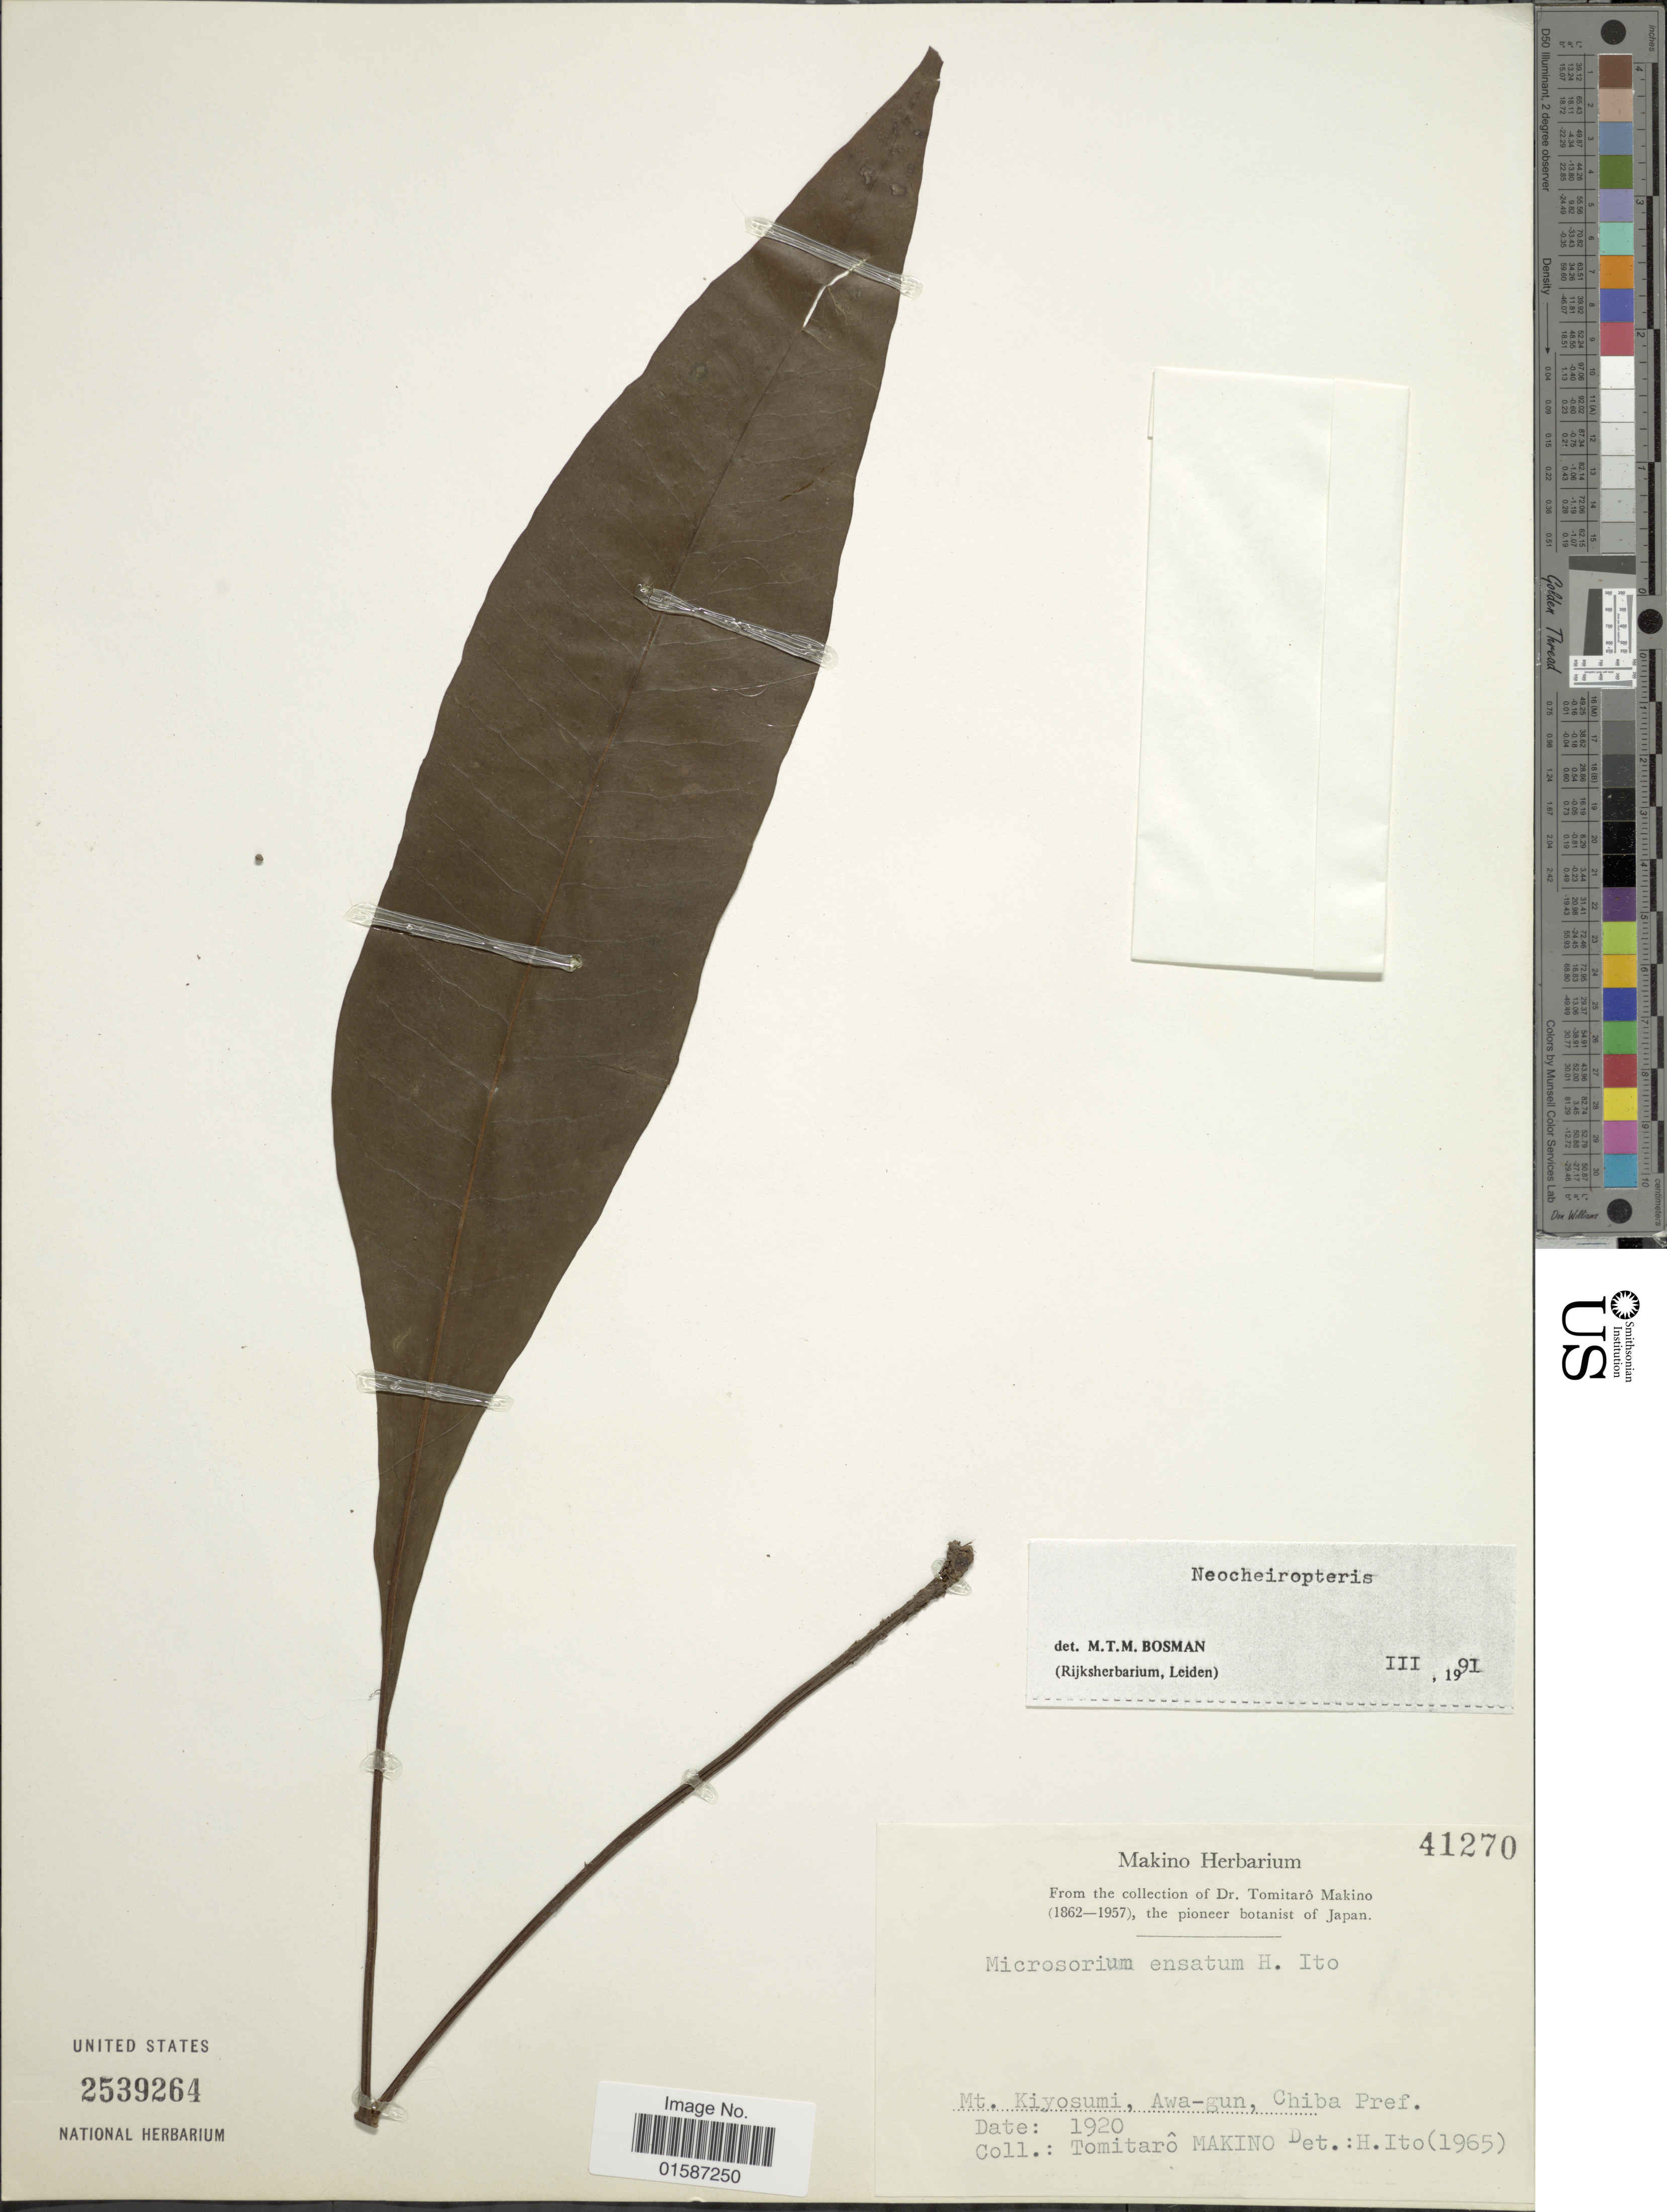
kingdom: Plantae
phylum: Tracheophyta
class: Polypodiopsida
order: Polypodiales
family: Polypodiaceae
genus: Neolepisorus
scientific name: Neolepisorus ensatus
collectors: T. Makino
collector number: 41270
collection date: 1920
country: Japan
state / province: Tiba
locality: Mt. Kiyosumi, Awa-gun, Chiba Pref.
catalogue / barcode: US 2539264